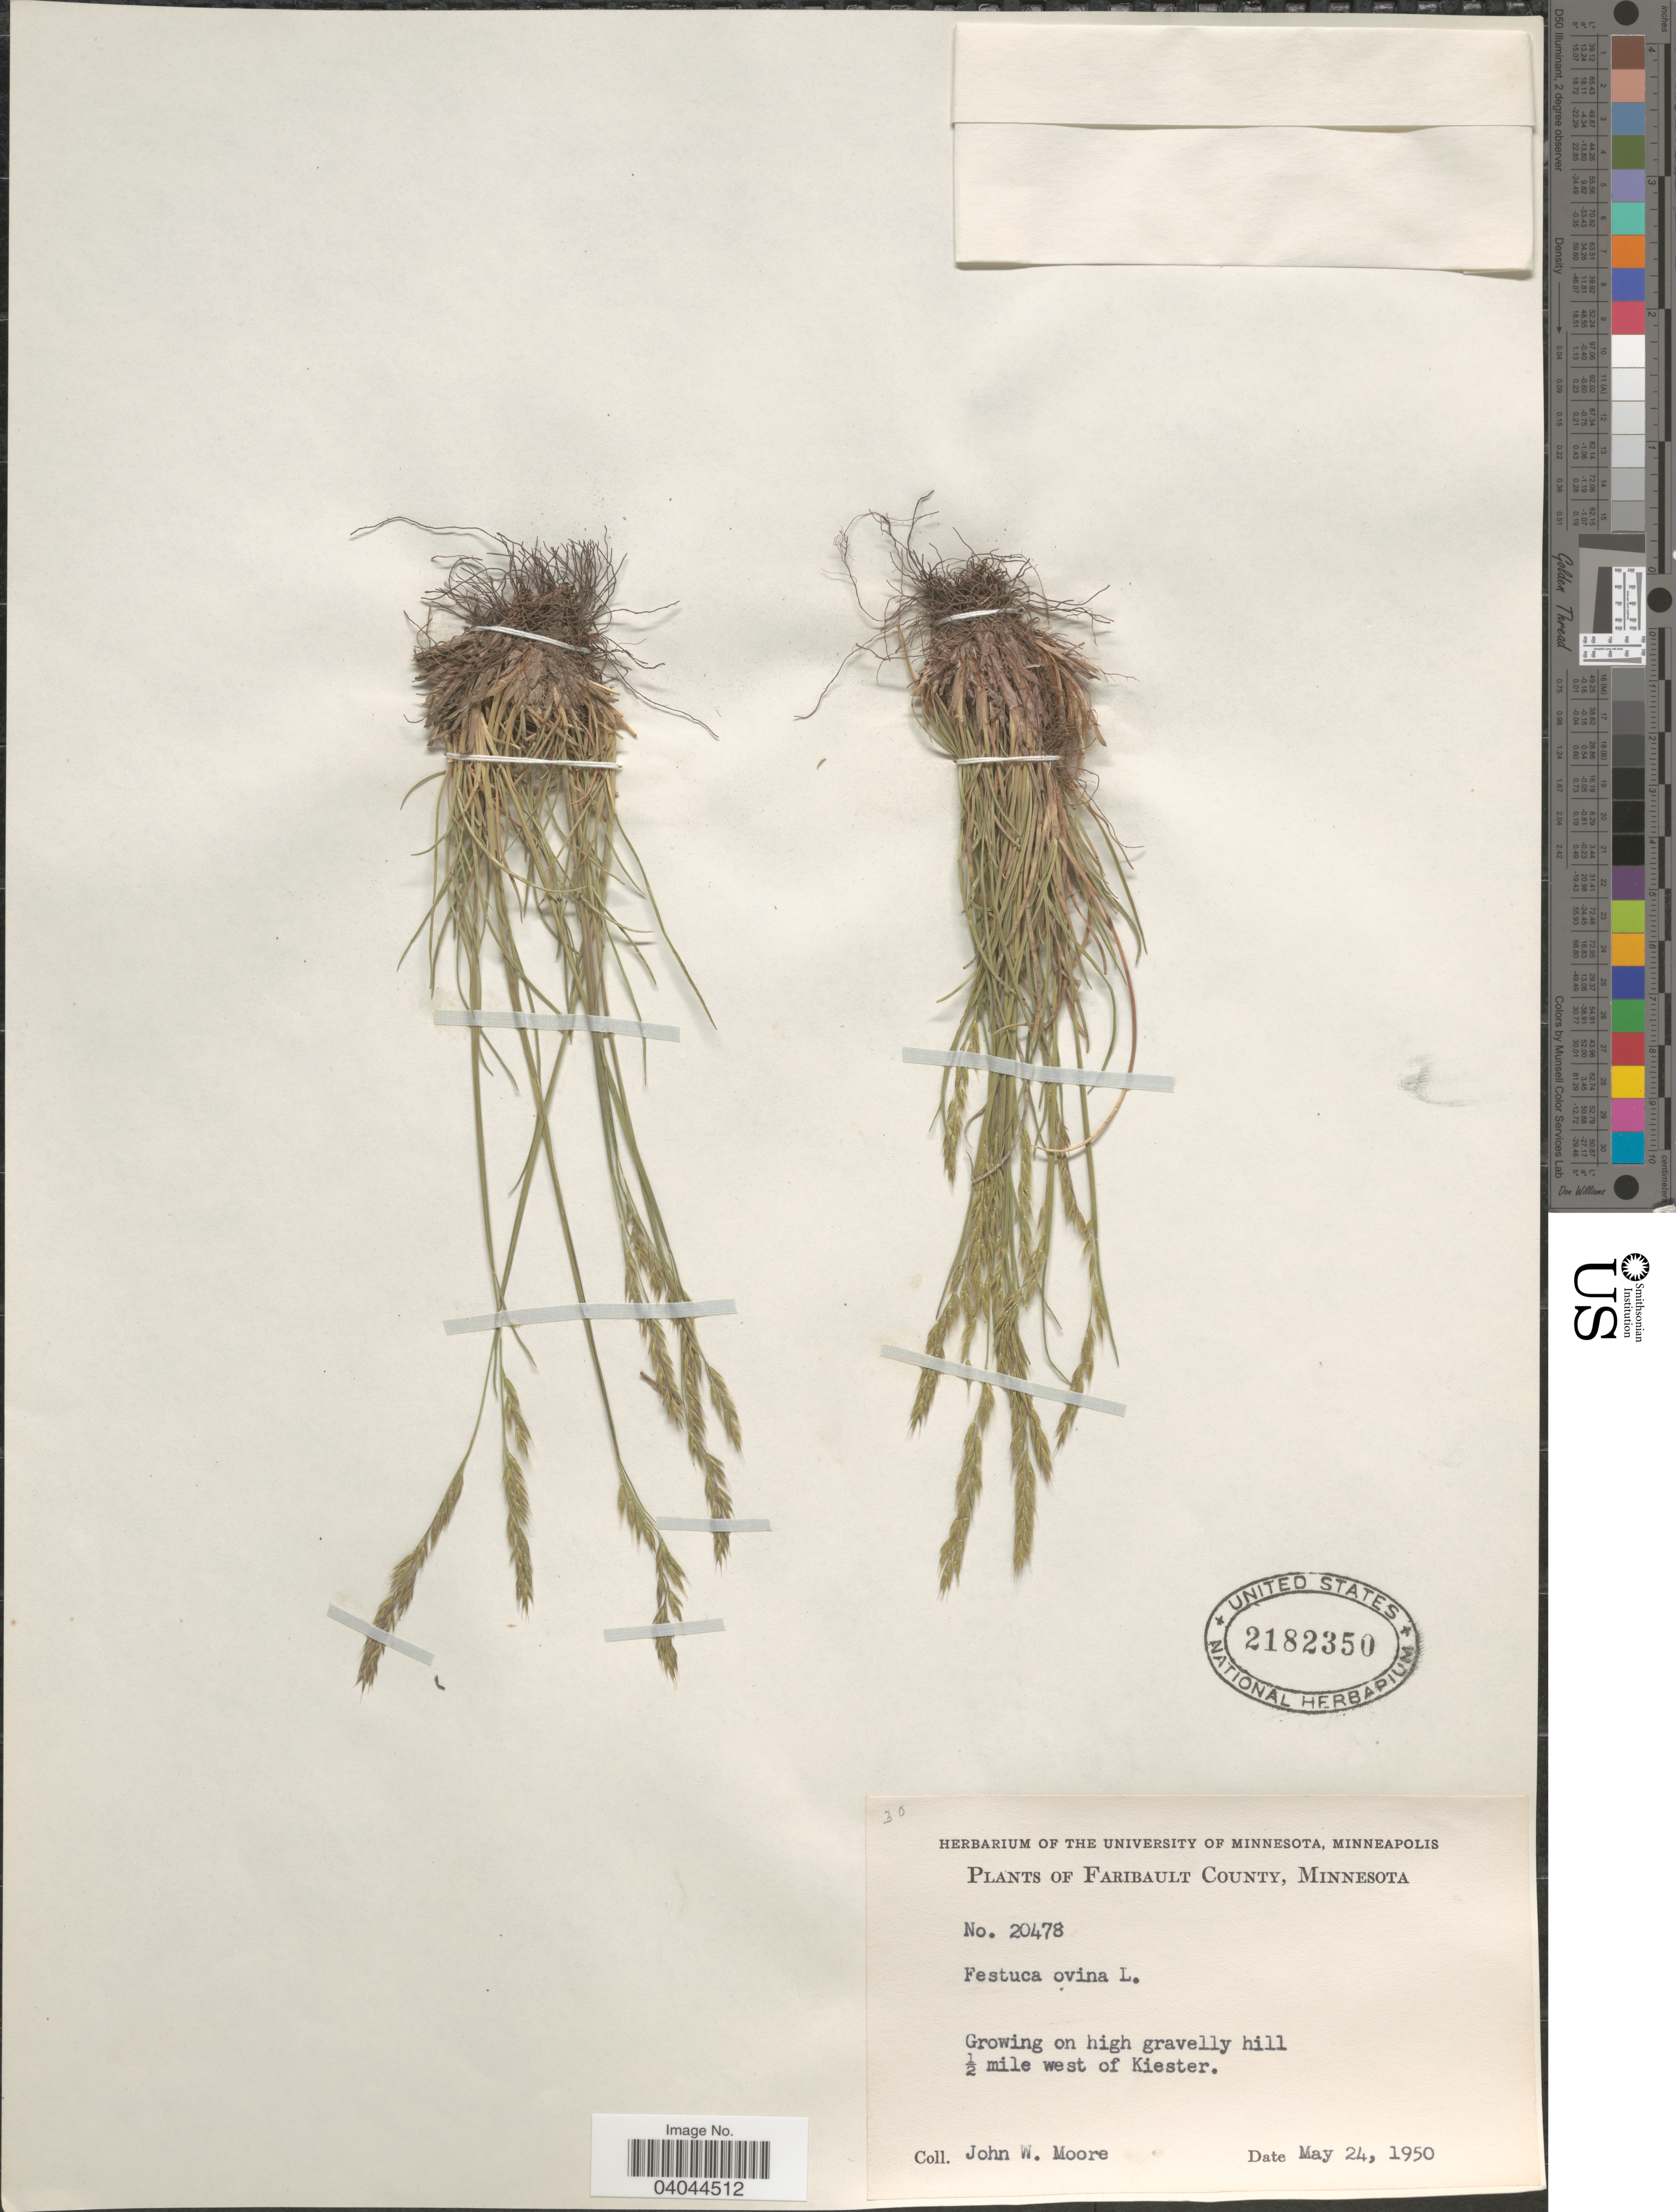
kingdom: Plantae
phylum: Tracheophyta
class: Liliopsida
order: Poales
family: Poaceae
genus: Festuca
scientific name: Festuca ovina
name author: L.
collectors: J. Moore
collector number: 20478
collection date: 1950-05-24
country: United States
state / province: Minnesota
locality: Faribault County. Growing on high gravelly hill. ½mile west of Kiester.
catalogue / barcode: US 2182350